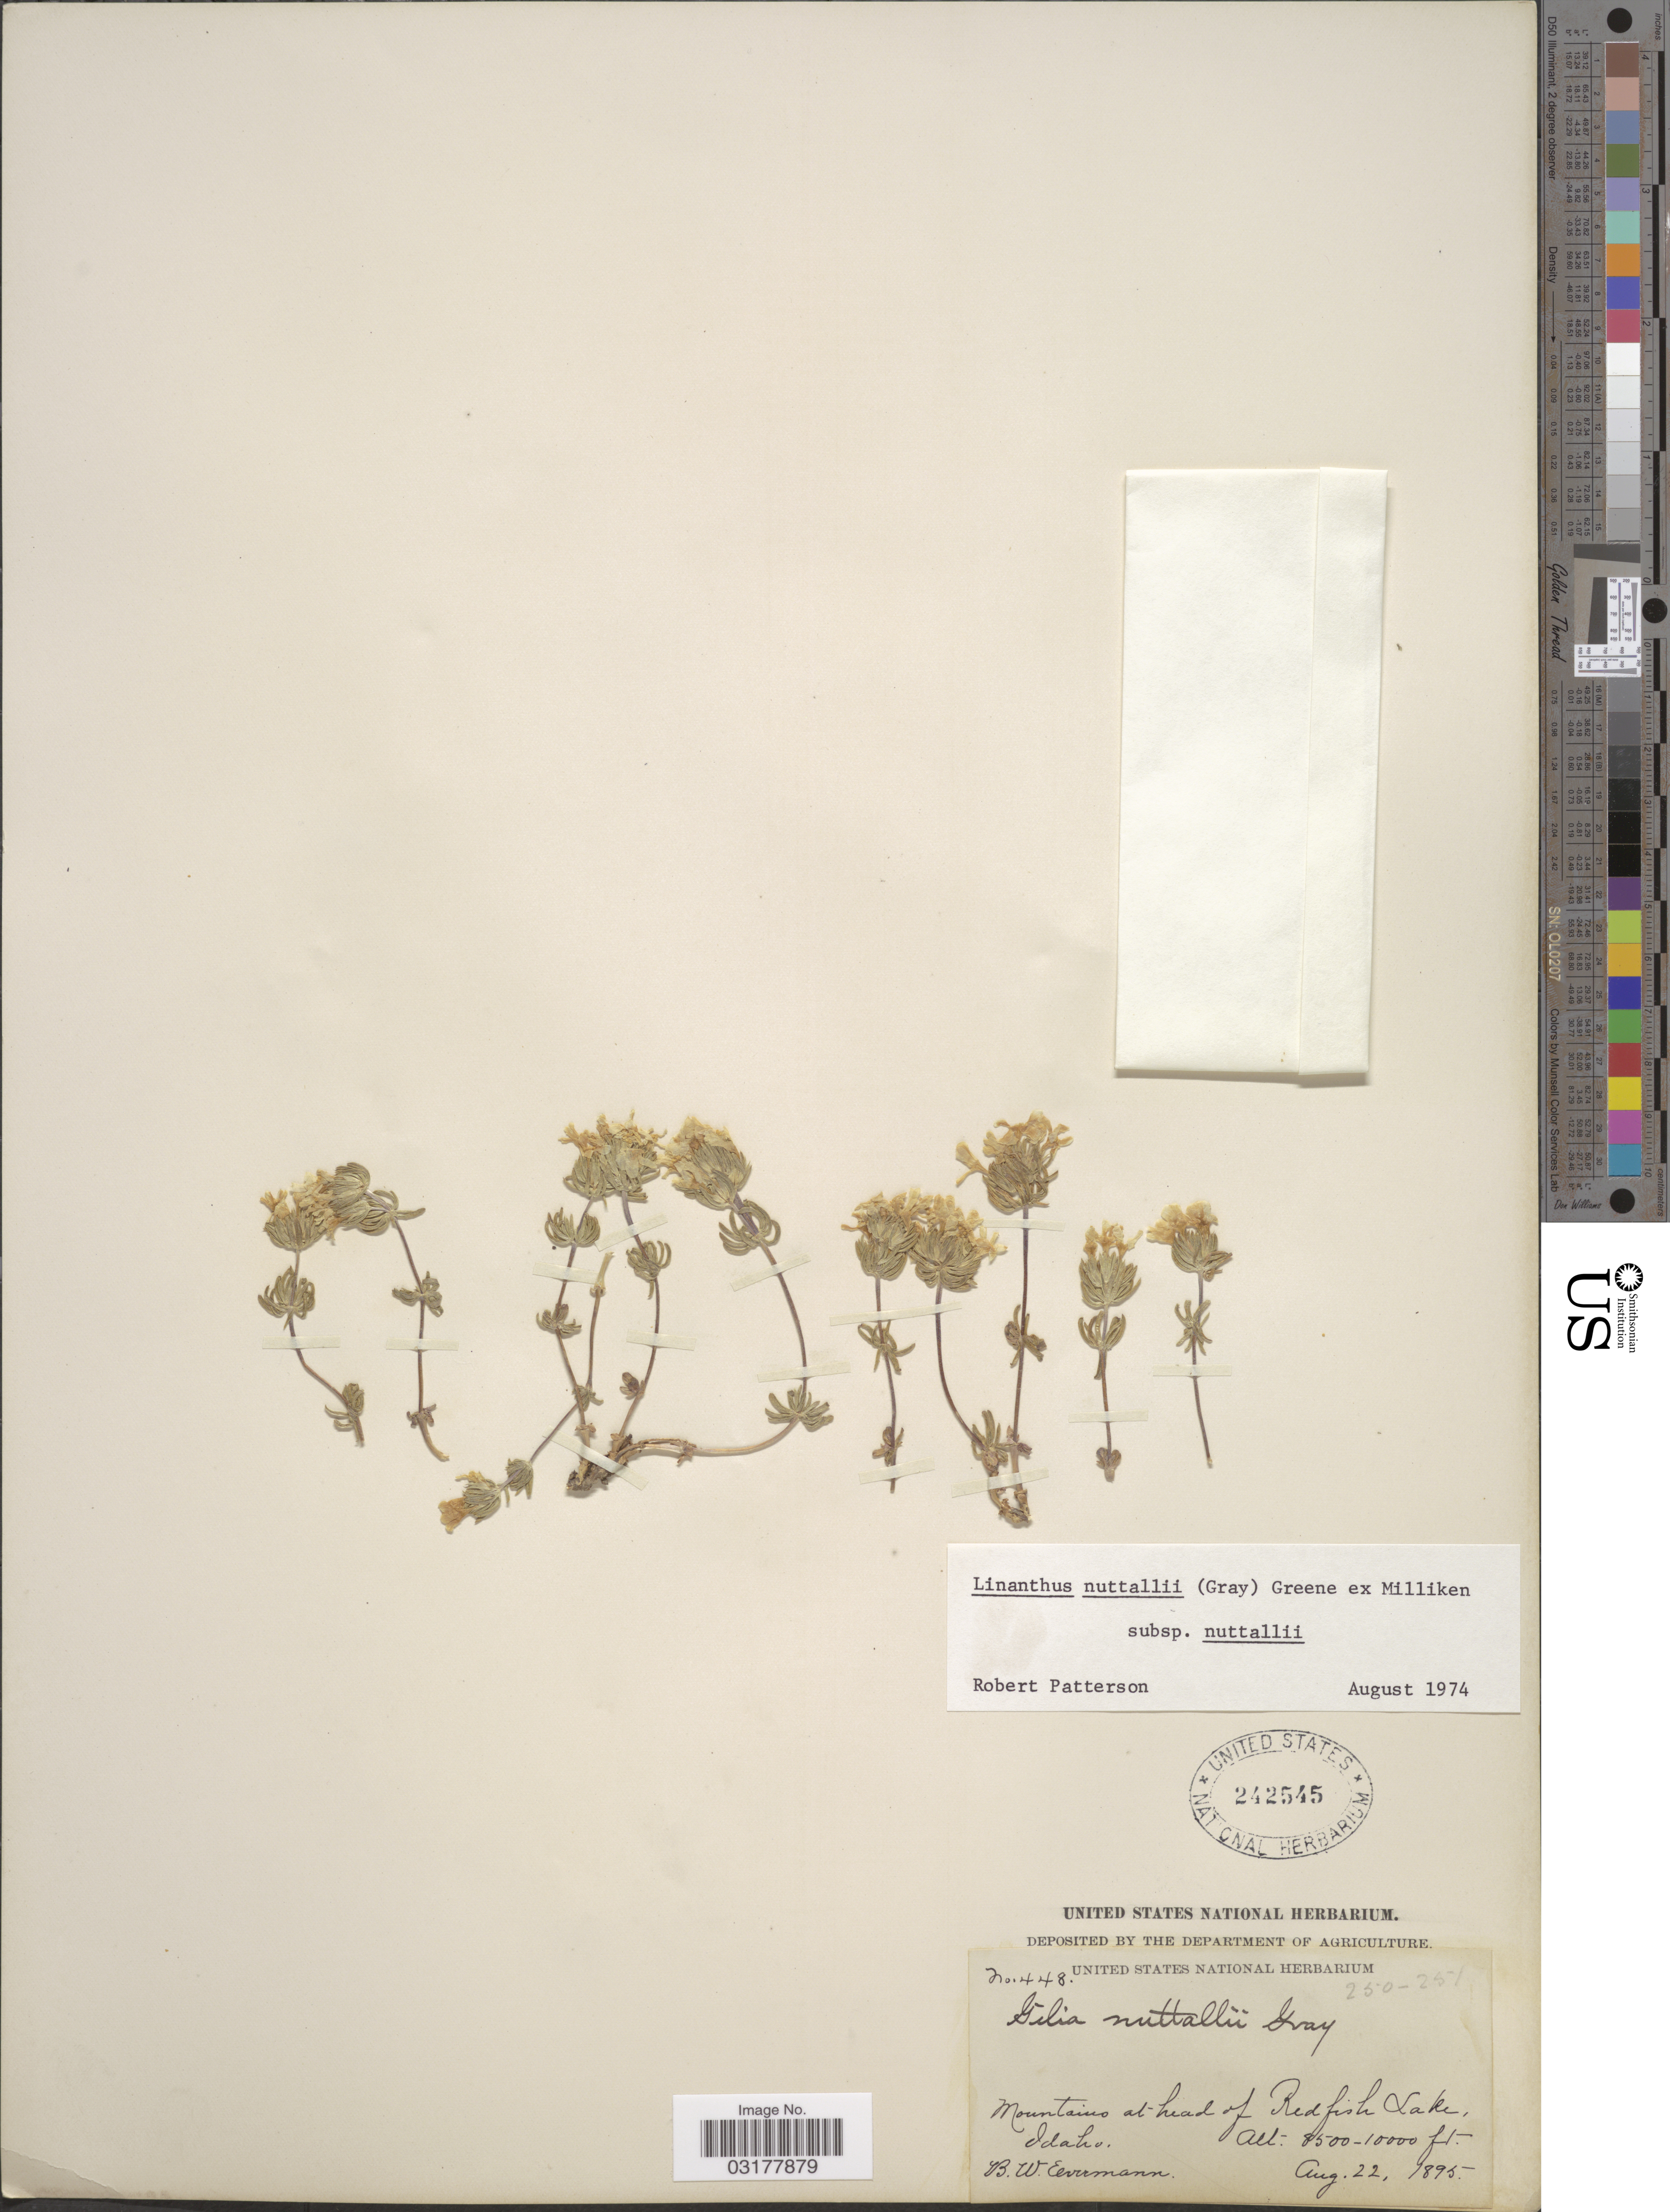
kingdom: Plantae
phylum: Tracheophyta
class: Magnoliopsida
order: Ericales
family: Polemoniaceae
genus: Leptosiphon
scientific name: Leptosiphon nuttallii subsp. nuttallii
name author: (A. Gray) J.M. Porter & L.A. Johnson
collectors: B. W. Evermann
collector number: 448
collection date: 1895-08-22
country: United States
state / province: Idaho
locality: Mountains at head of Redfish Lake, Idaho.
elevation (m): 2591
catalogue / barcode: US 242545